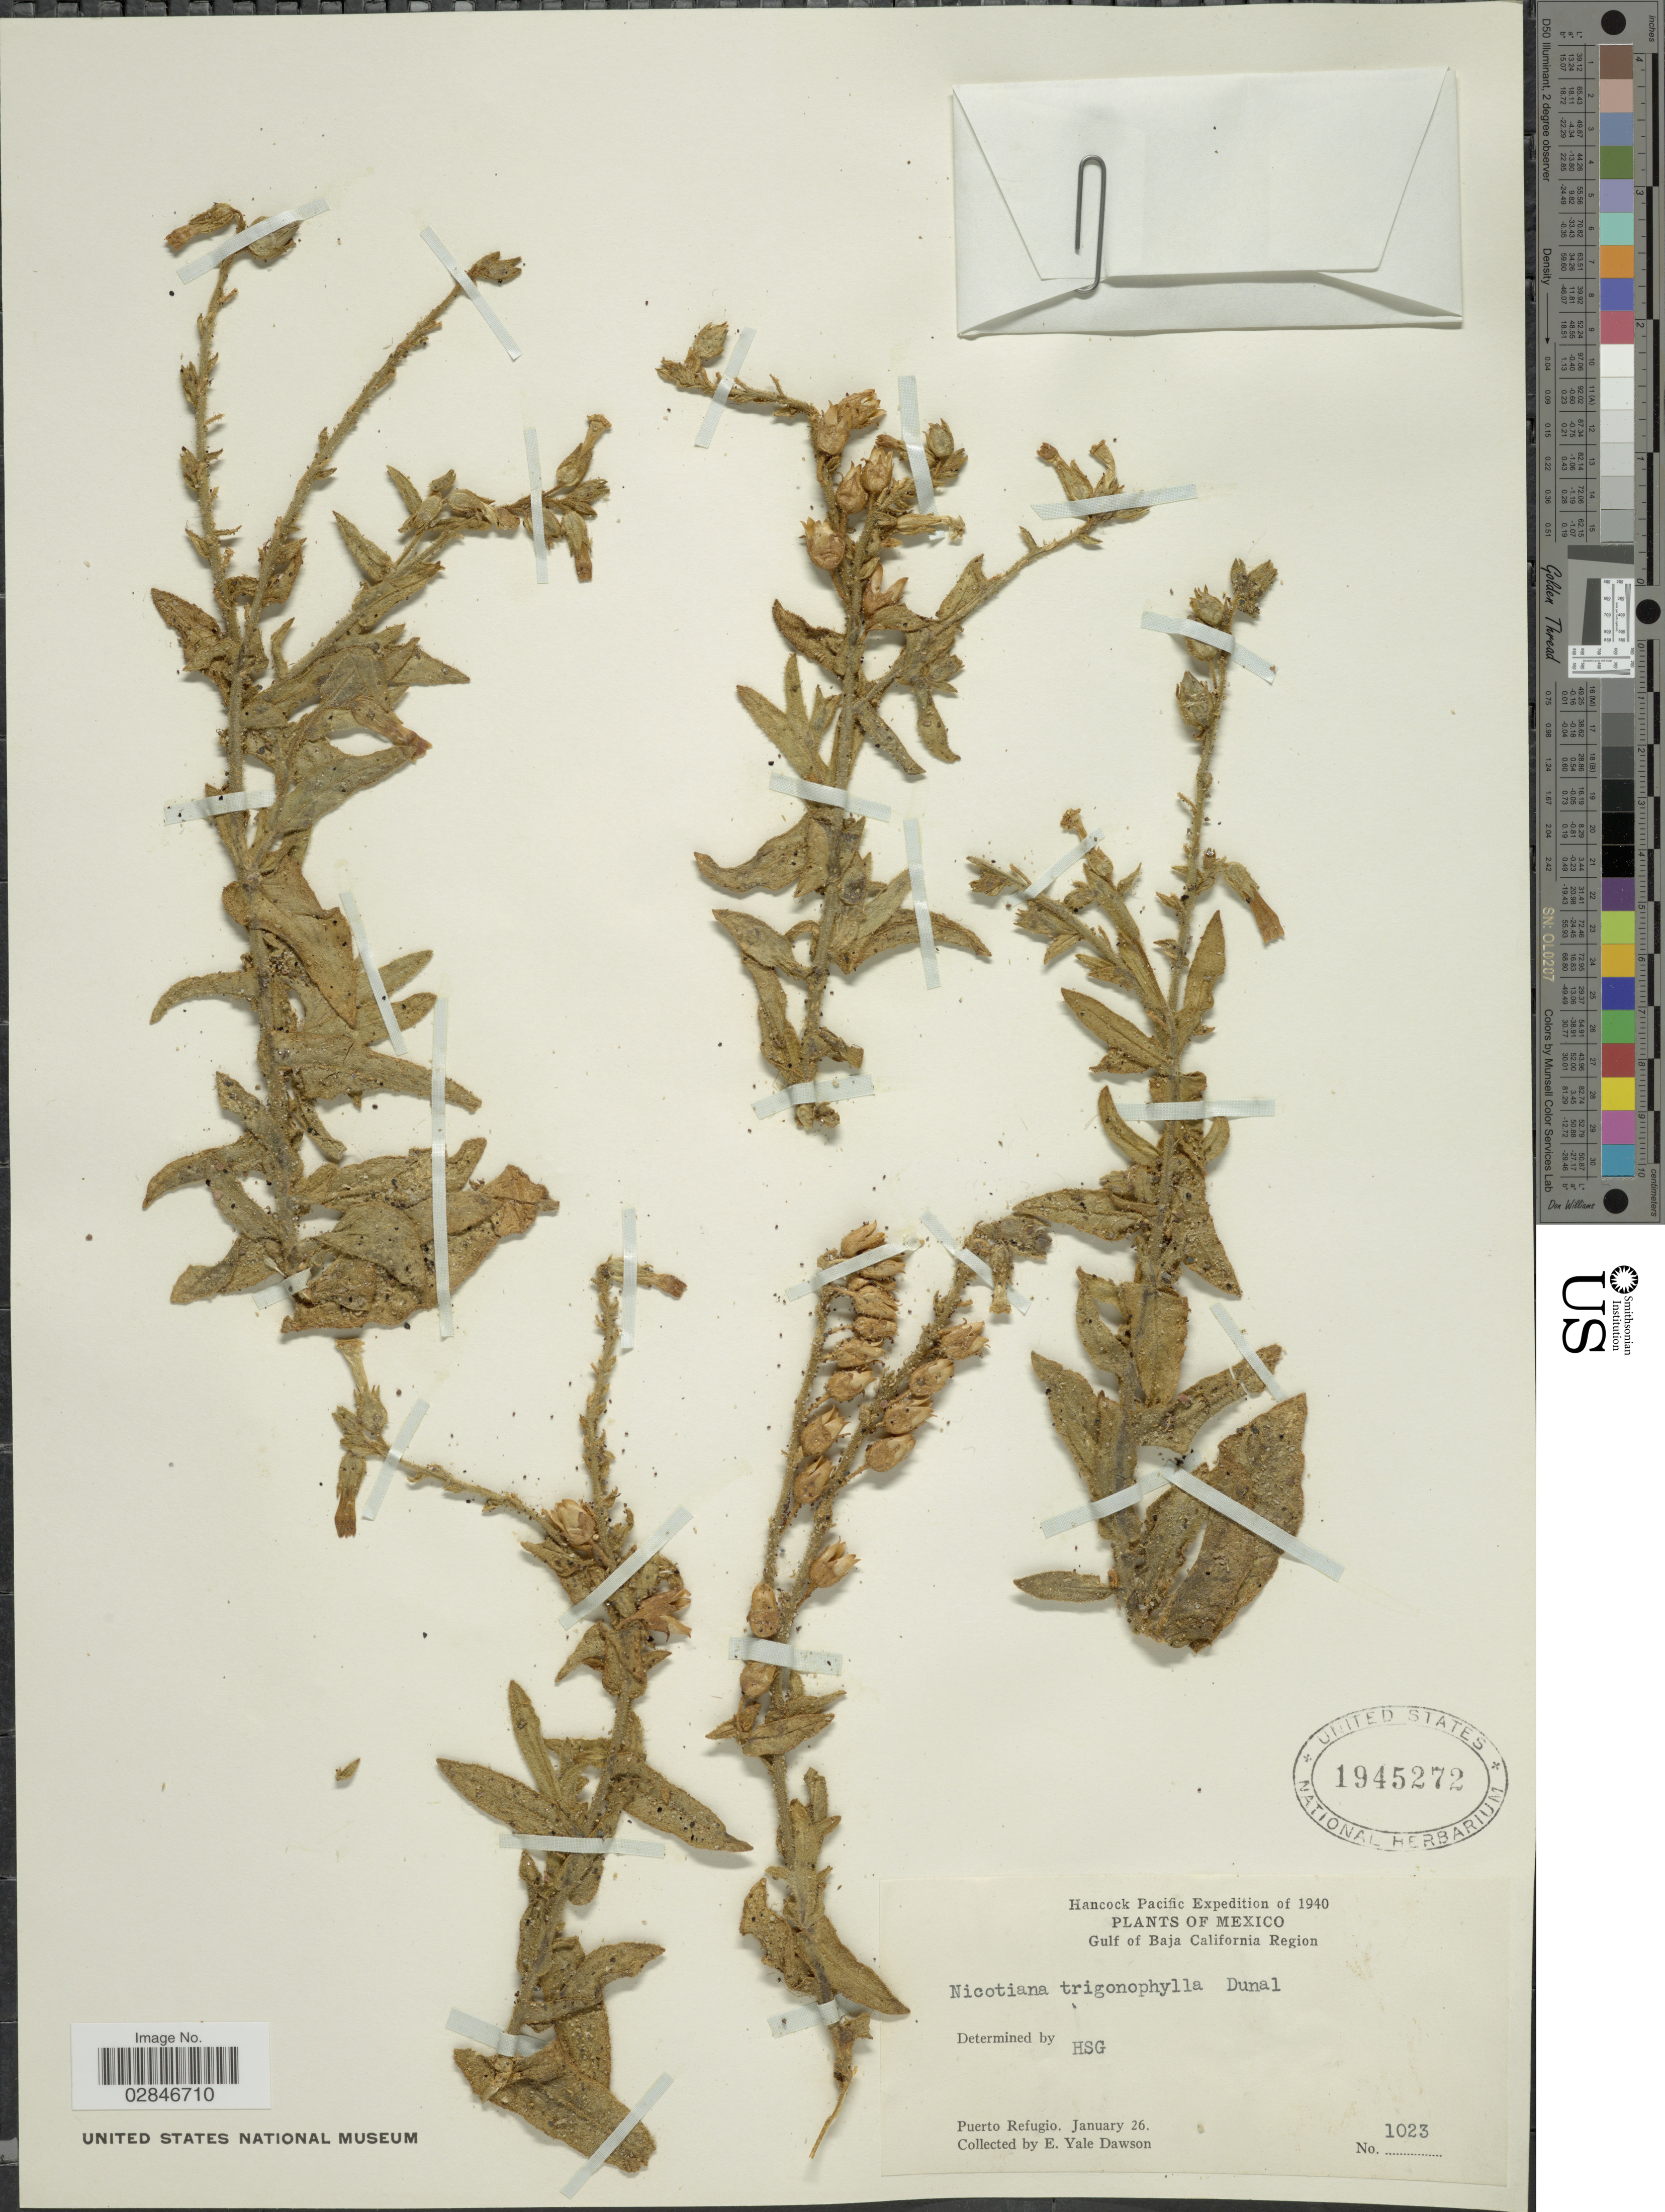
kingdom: Plantae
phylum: Tracheophyta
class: Magnoliopsida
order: Solanales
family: Solanaceae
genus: Nicotiana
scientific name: Nicotiana trigonophylla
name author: Dunal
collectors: N. Yensen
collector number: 1023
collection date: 1940-01-26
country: Mexico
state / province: Baja California Norte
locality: Hancock Pacific, Gulf of Baja California Region, Puerto Refugio.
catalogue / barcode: US 1945272